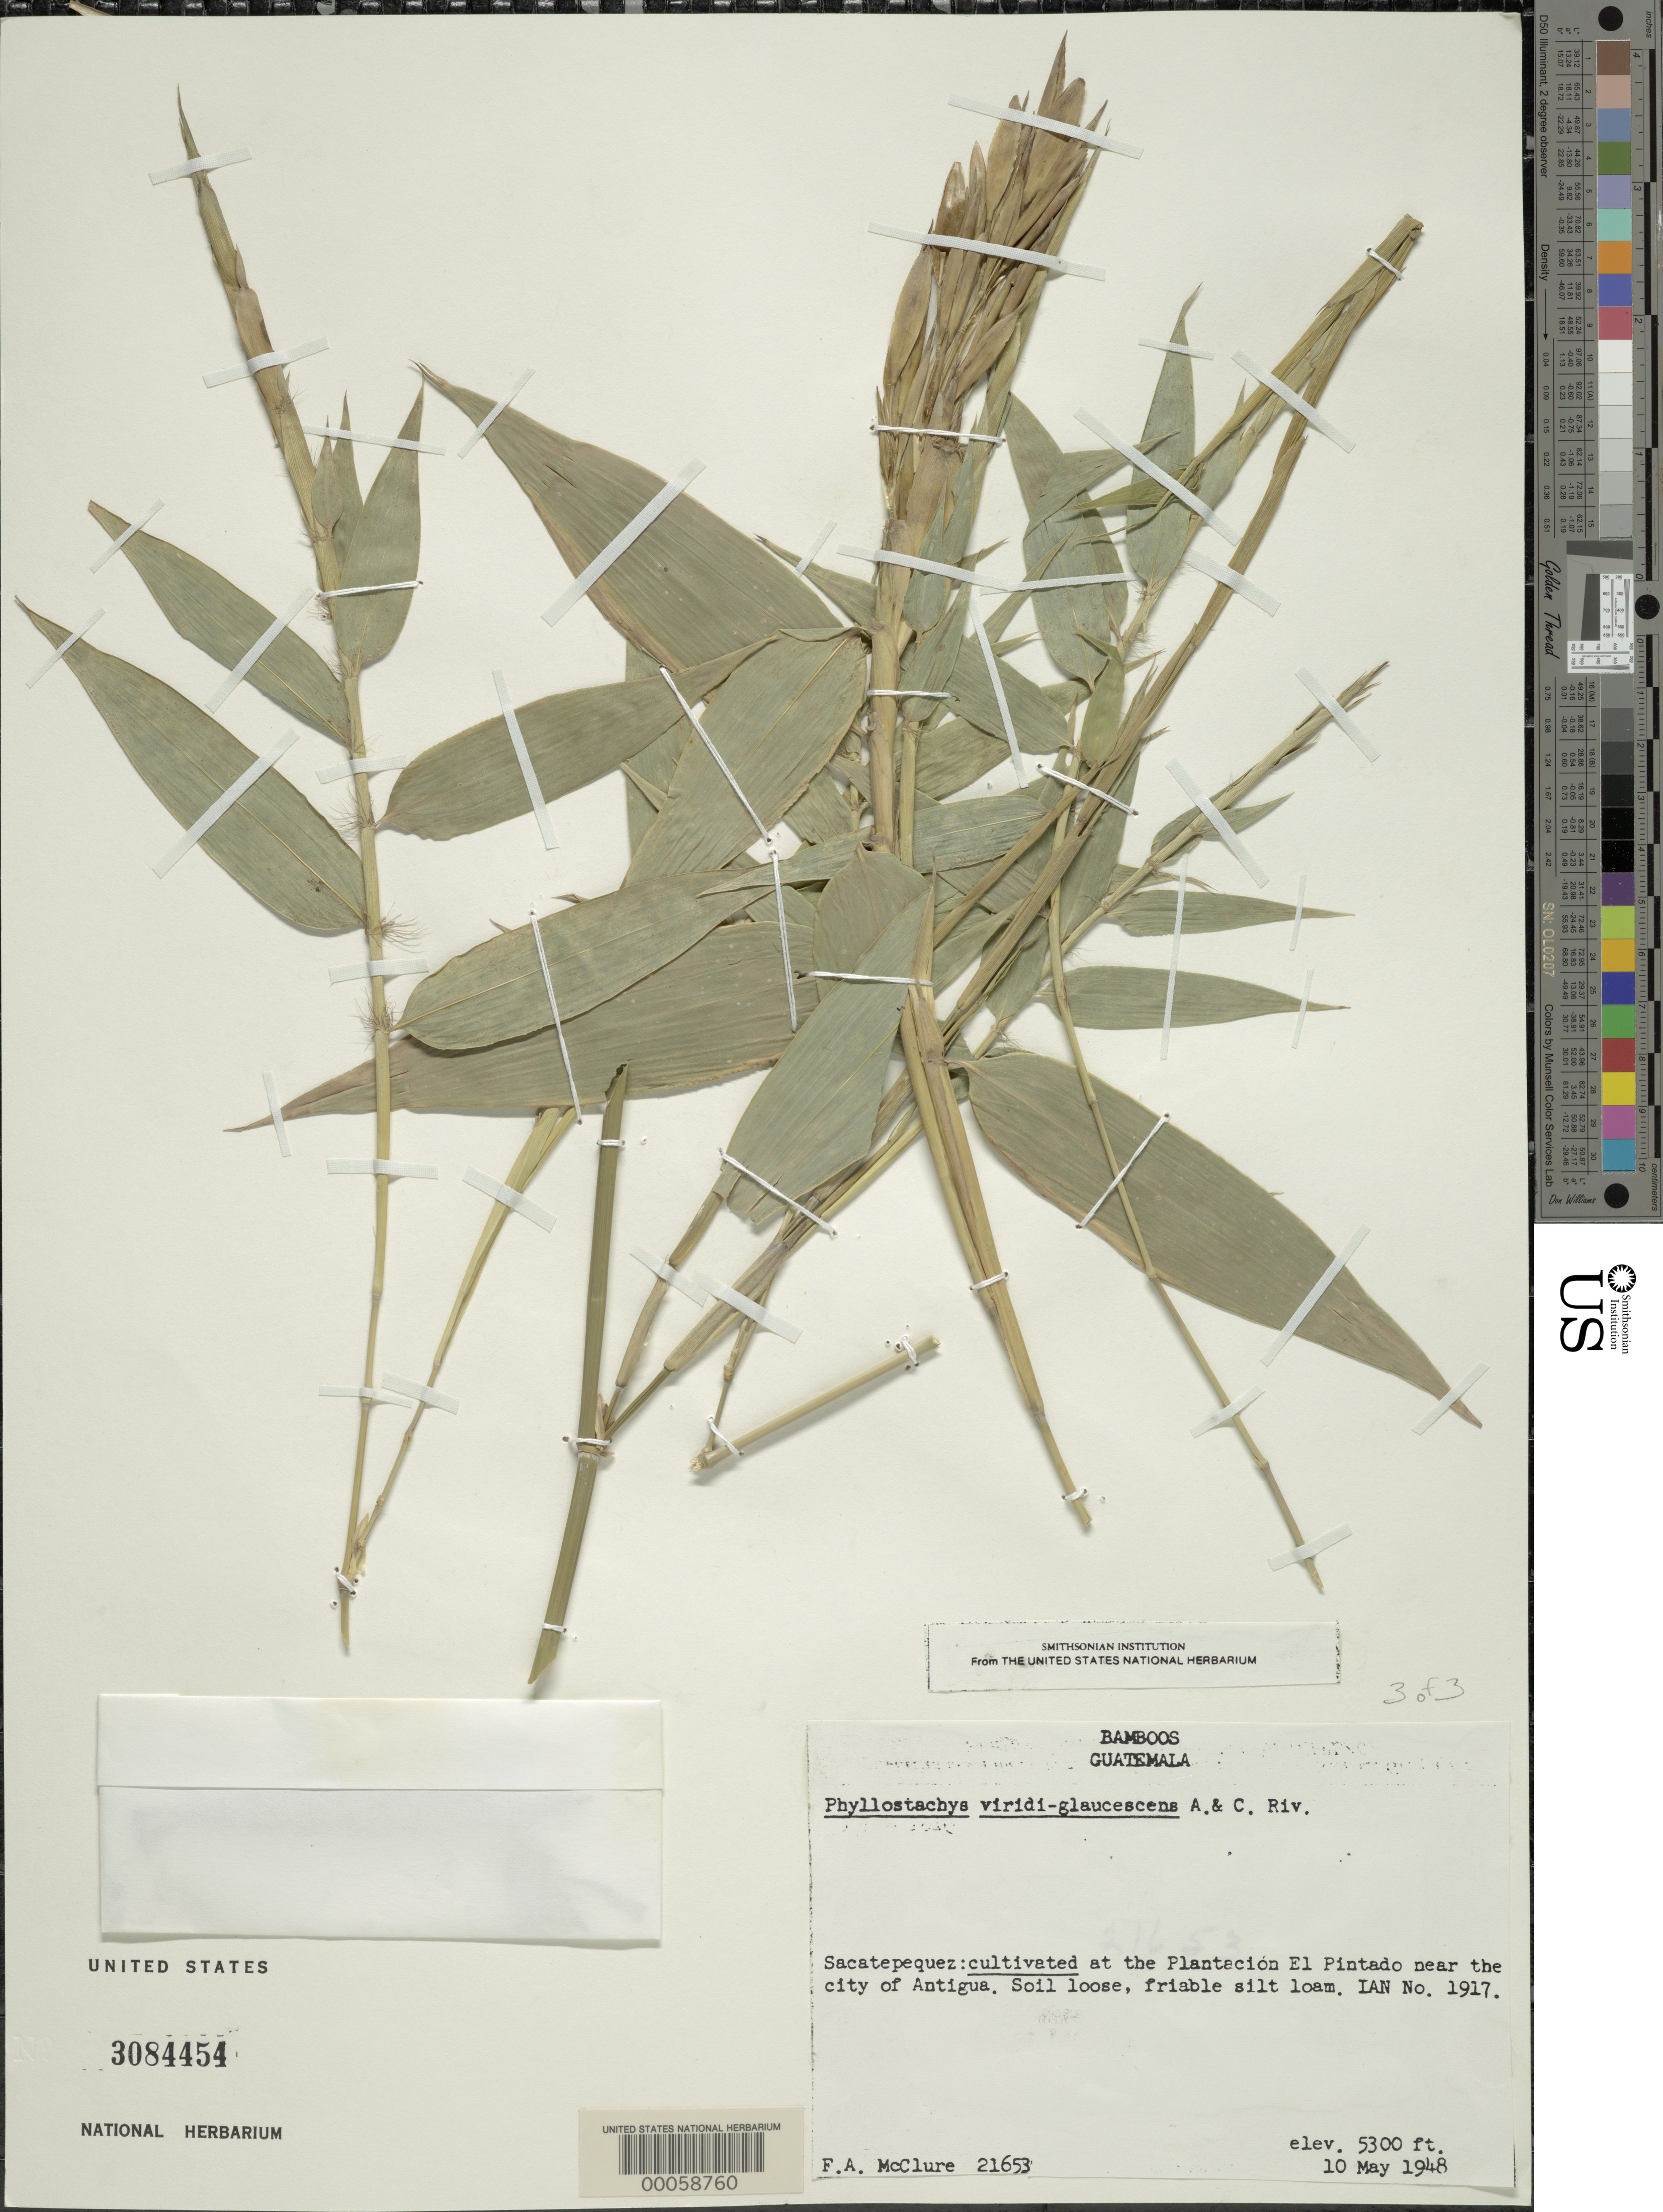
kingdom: Plantae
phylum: Tracheophyta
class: Liliopsida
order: Poales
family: Poaceae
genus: Phyllostachys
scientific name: Phyllostachys viridiglaucescens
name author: Rivière & C. Rivière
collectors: F. A. McClure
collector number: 21653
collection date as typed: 10 May 1948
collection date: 1948-05-10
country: Guatemala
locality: Sacatepequez: at the plantacion el pintado near the city of Antigua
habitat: Soil loose, friable silt loam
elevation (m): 1615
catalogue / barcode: US 3084454